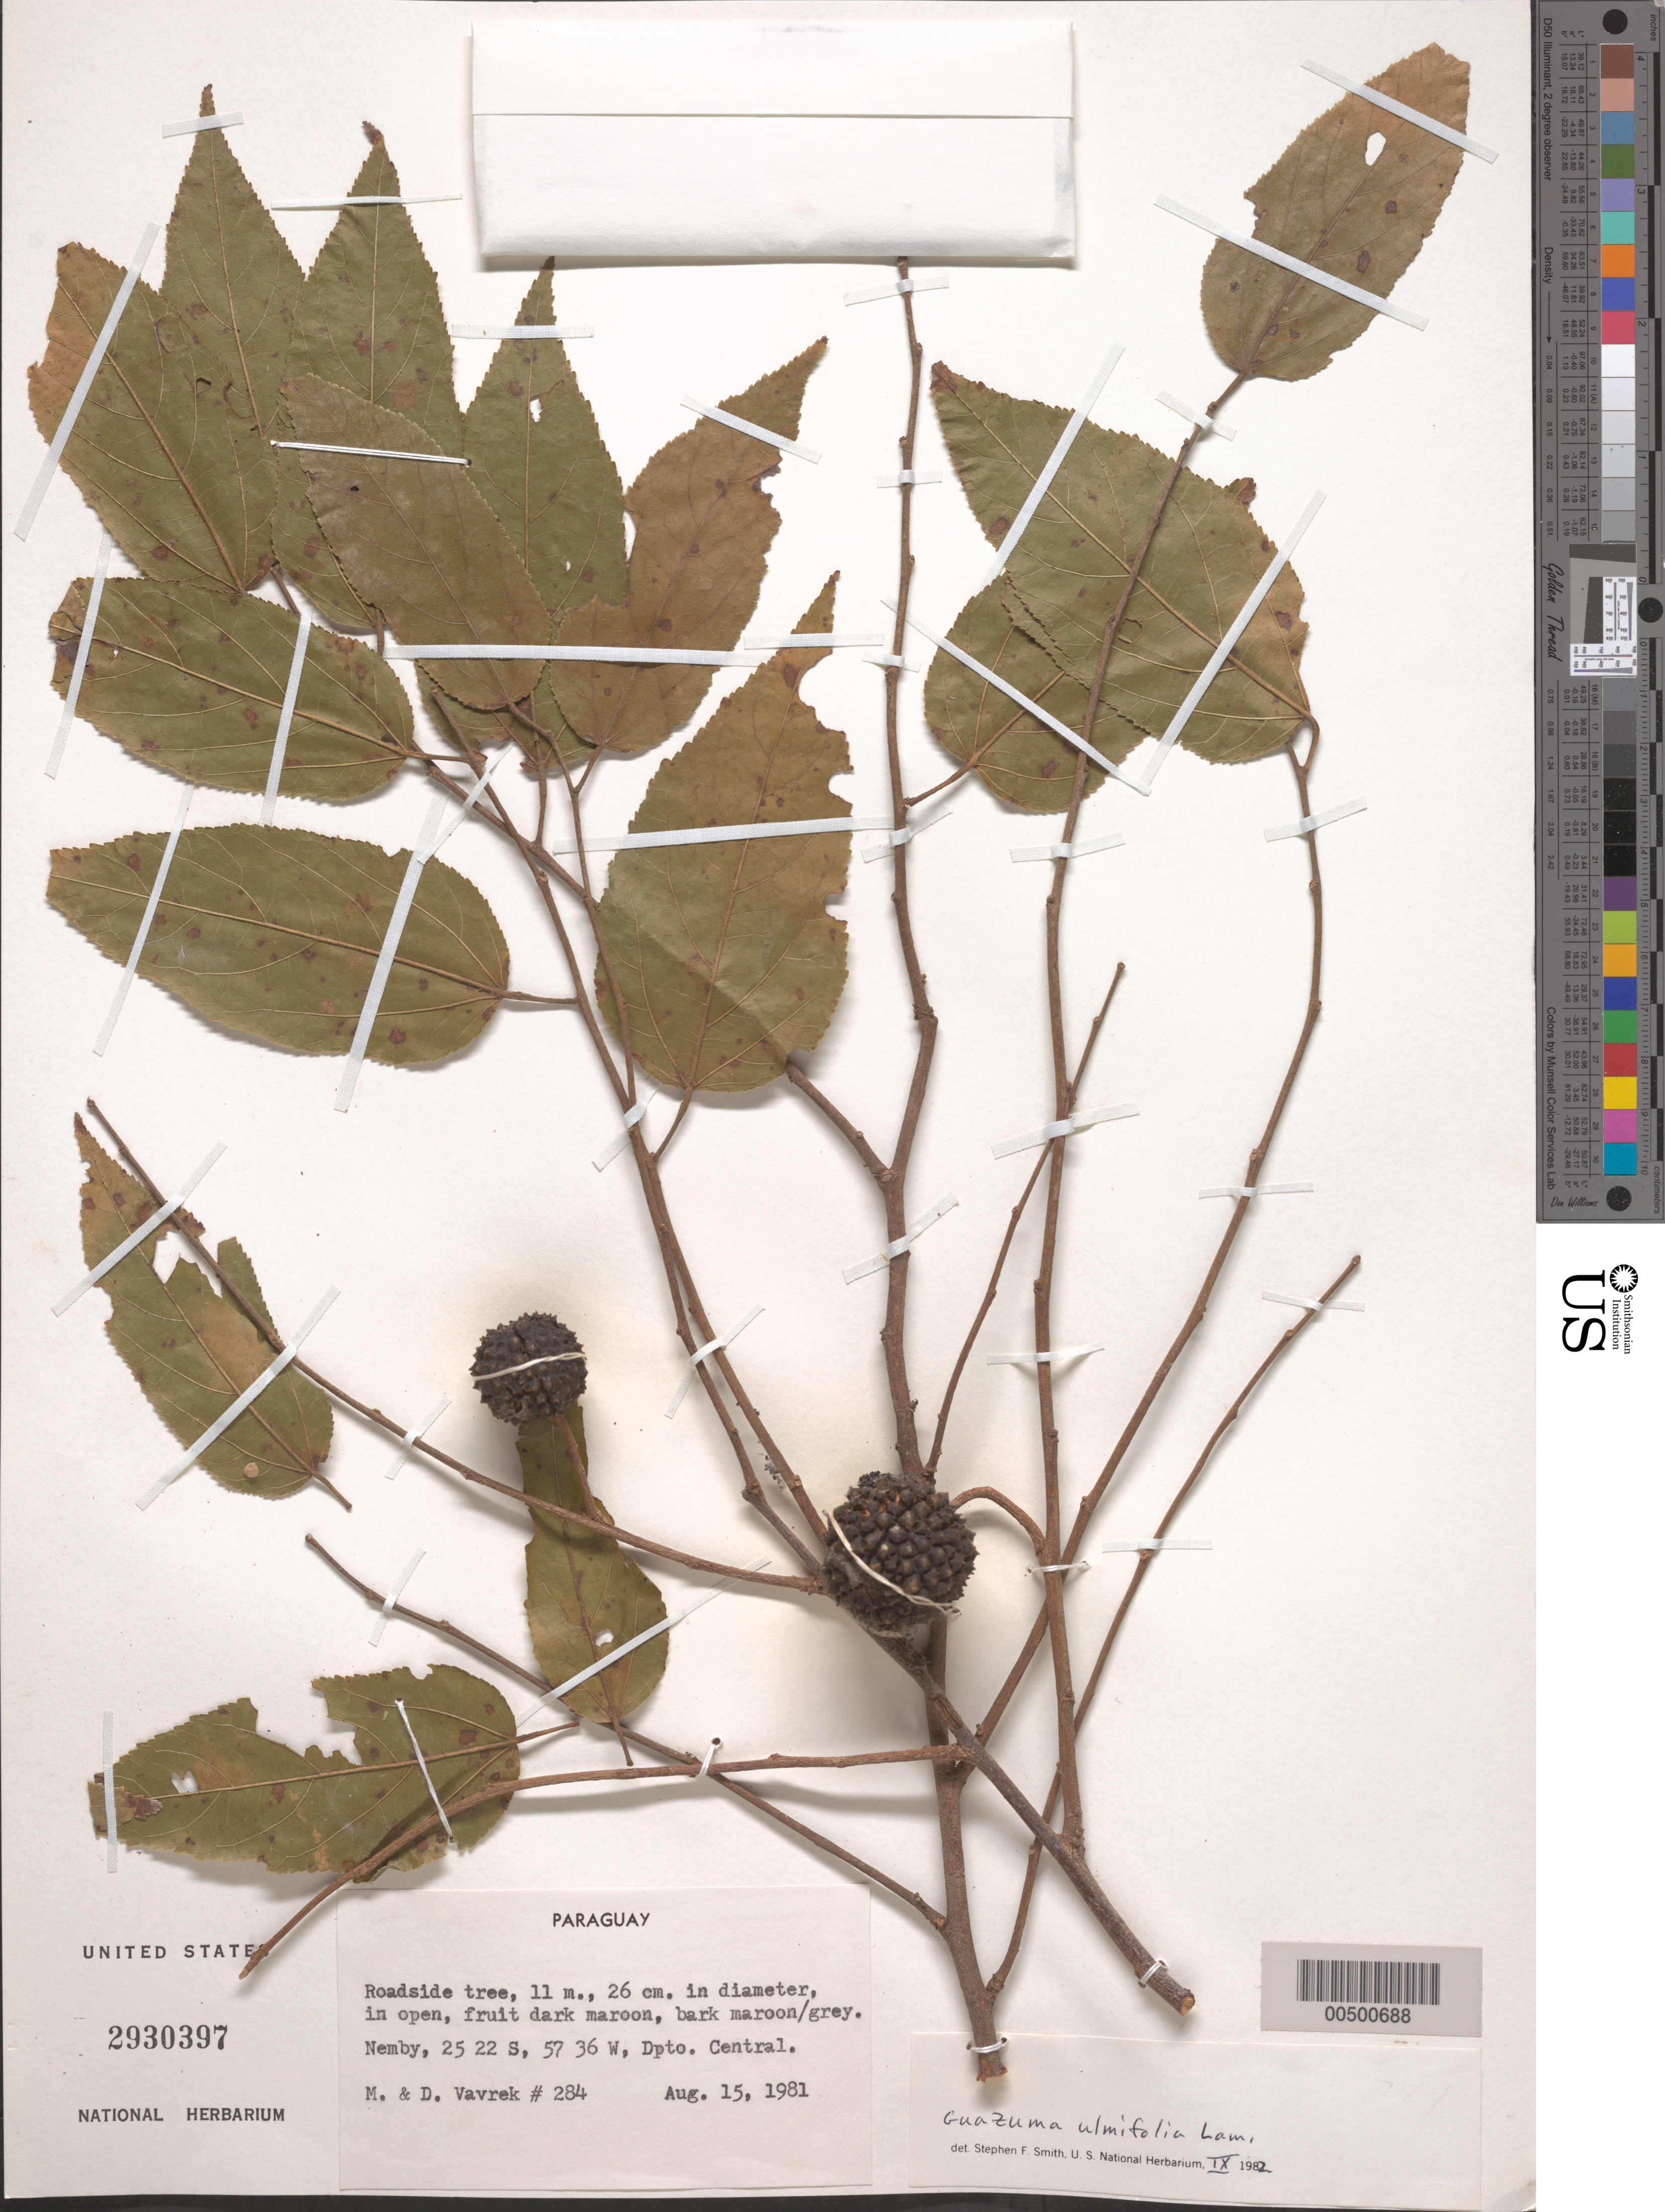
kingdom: Plantae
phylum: Tracheophyta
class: Magnoliopsida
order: Malvales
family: Malvaceae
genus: Guazuma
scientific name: Guazuma ulmifolia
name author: Lam.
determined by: Smith, Stephen F., (US), NMNH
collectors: M. Vavrek & D. Vavrek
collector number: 284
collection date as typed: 15 Aug 1981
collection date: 1981-08-15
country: Paraguay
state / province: Central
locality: Nemby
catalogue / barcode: US 2930397